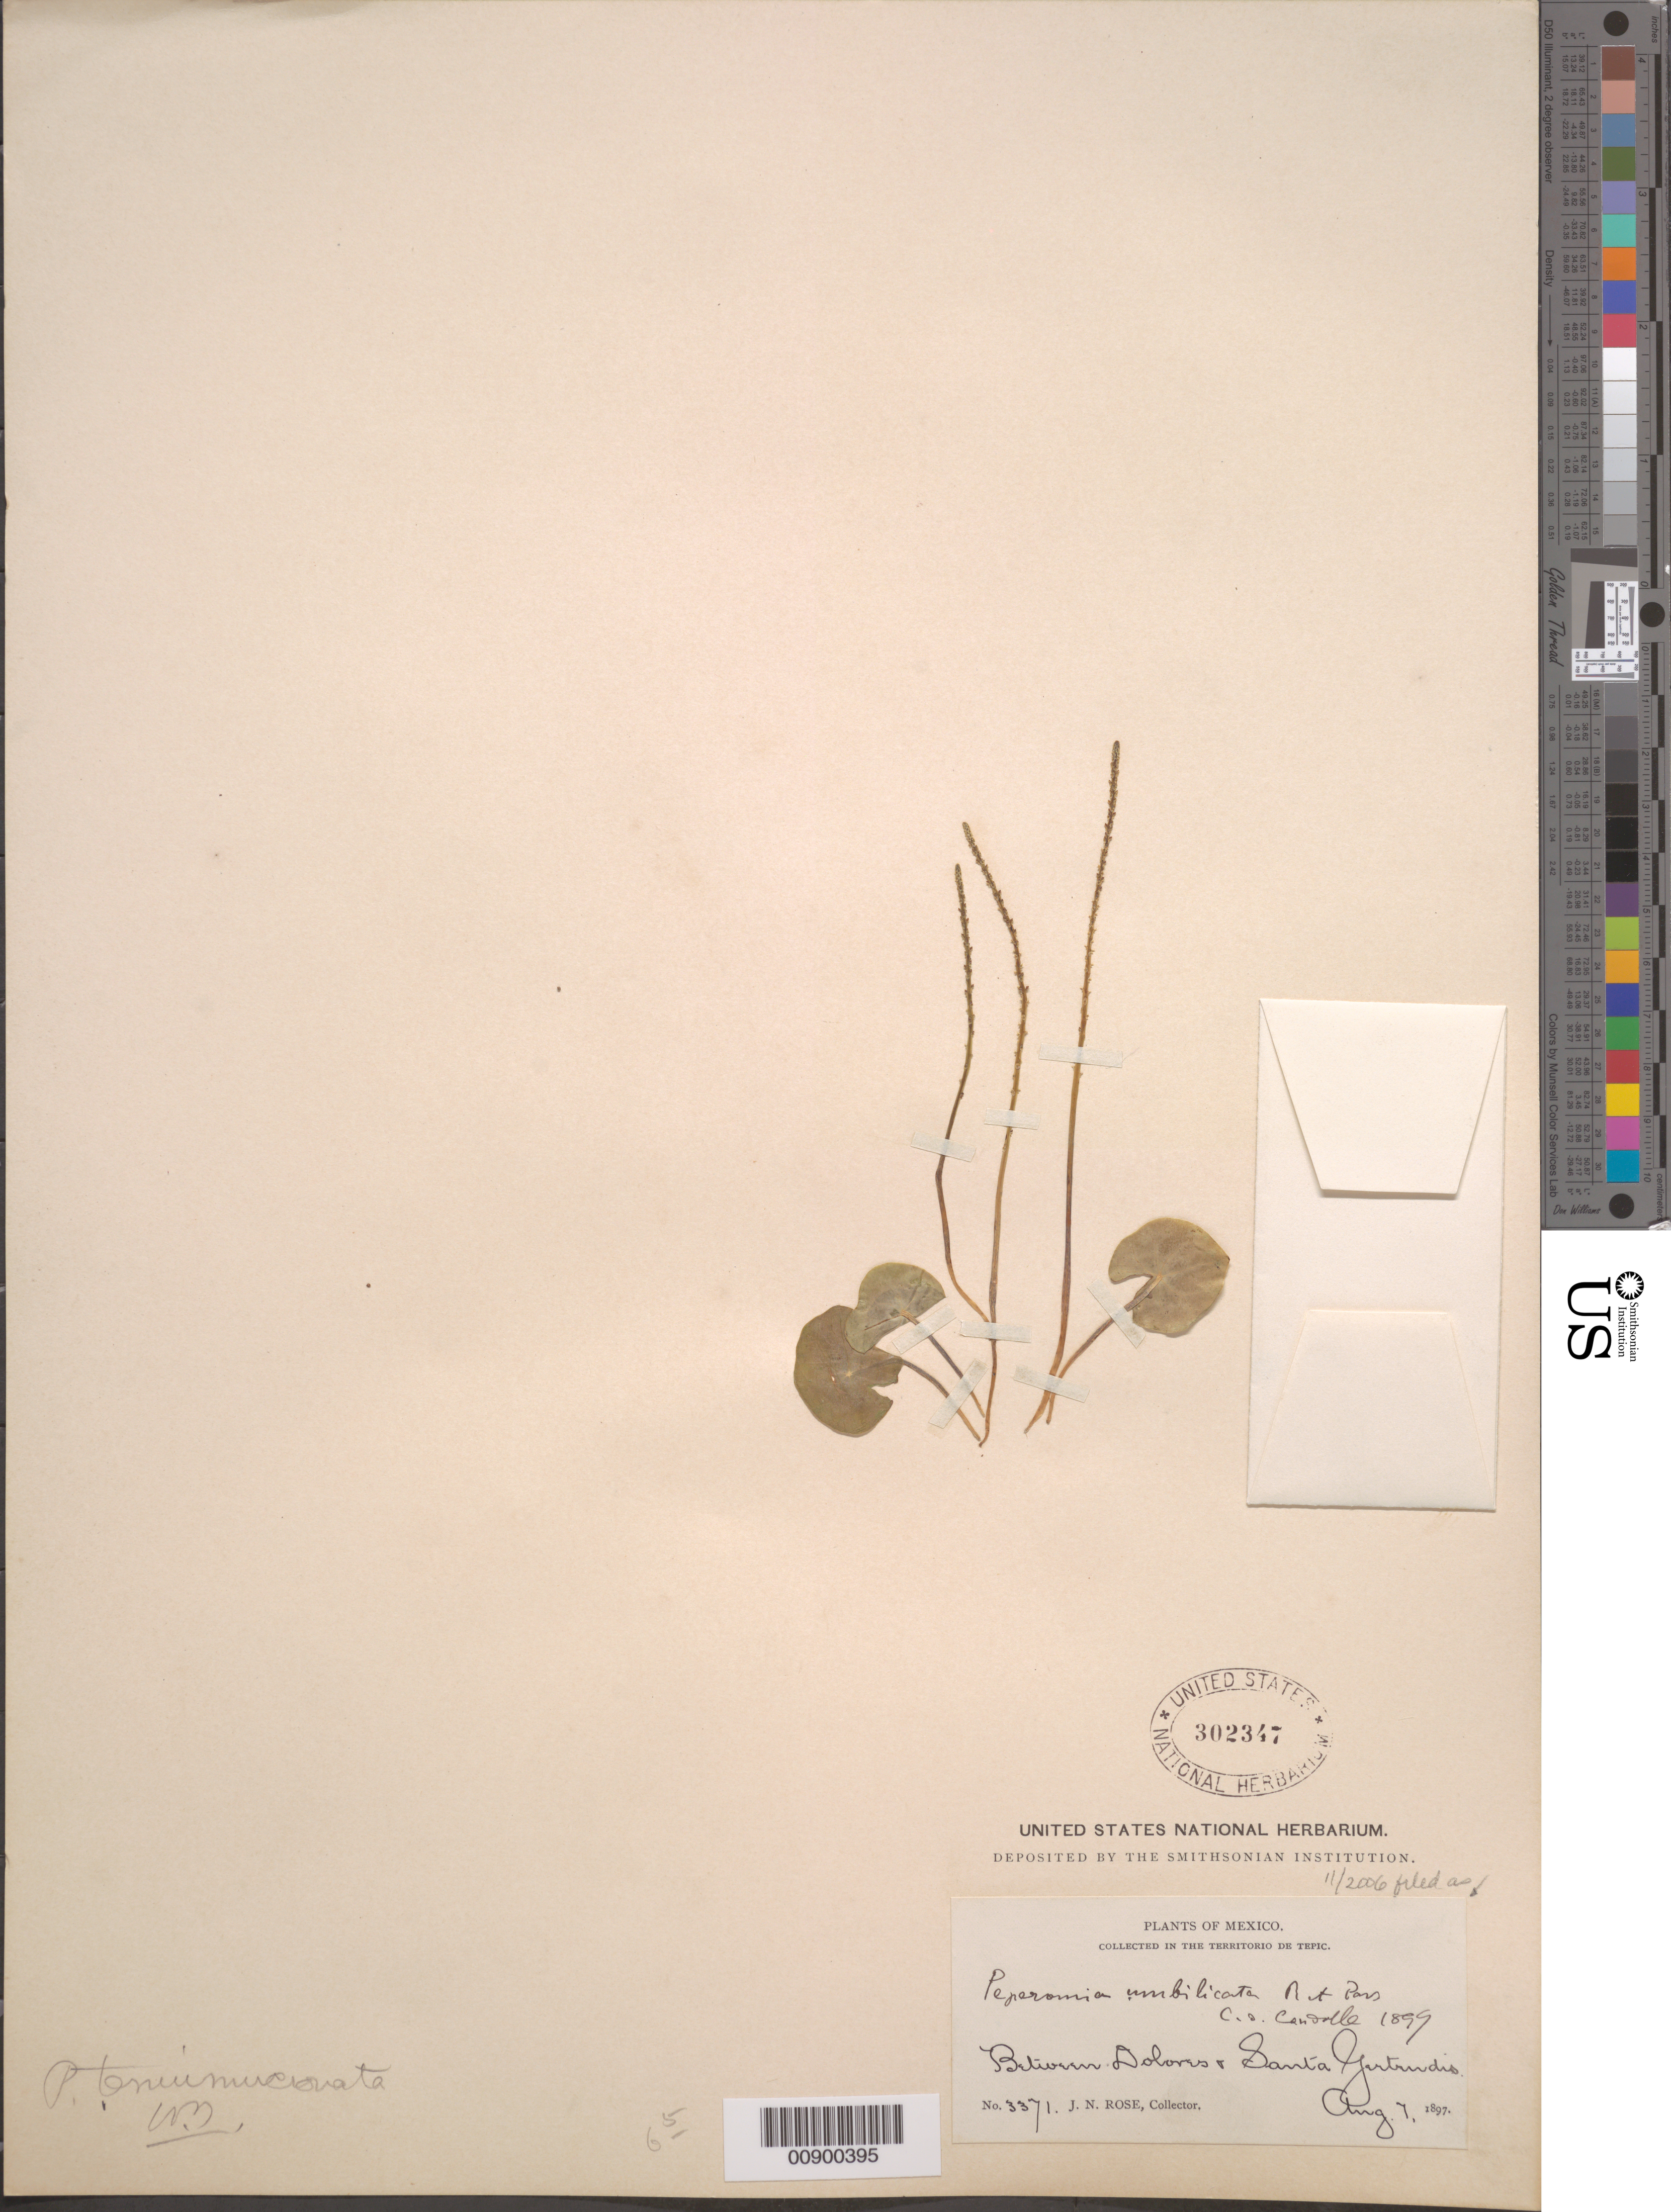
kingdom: Plantae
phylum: Tracheophyta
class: Magnoliopsida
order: Piperales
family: Piperaceae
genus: Peperomia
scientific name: Peperomia umbilicata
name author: Ruiz & Pav.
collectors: J. N. Rose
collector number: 3371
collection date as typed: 07 Aug 1897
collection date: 1897-08-07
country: Mexico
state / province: Nayarit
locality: Between Dolores and Santa gertrudis. Territorio de Tepic.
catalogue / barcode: US 302347